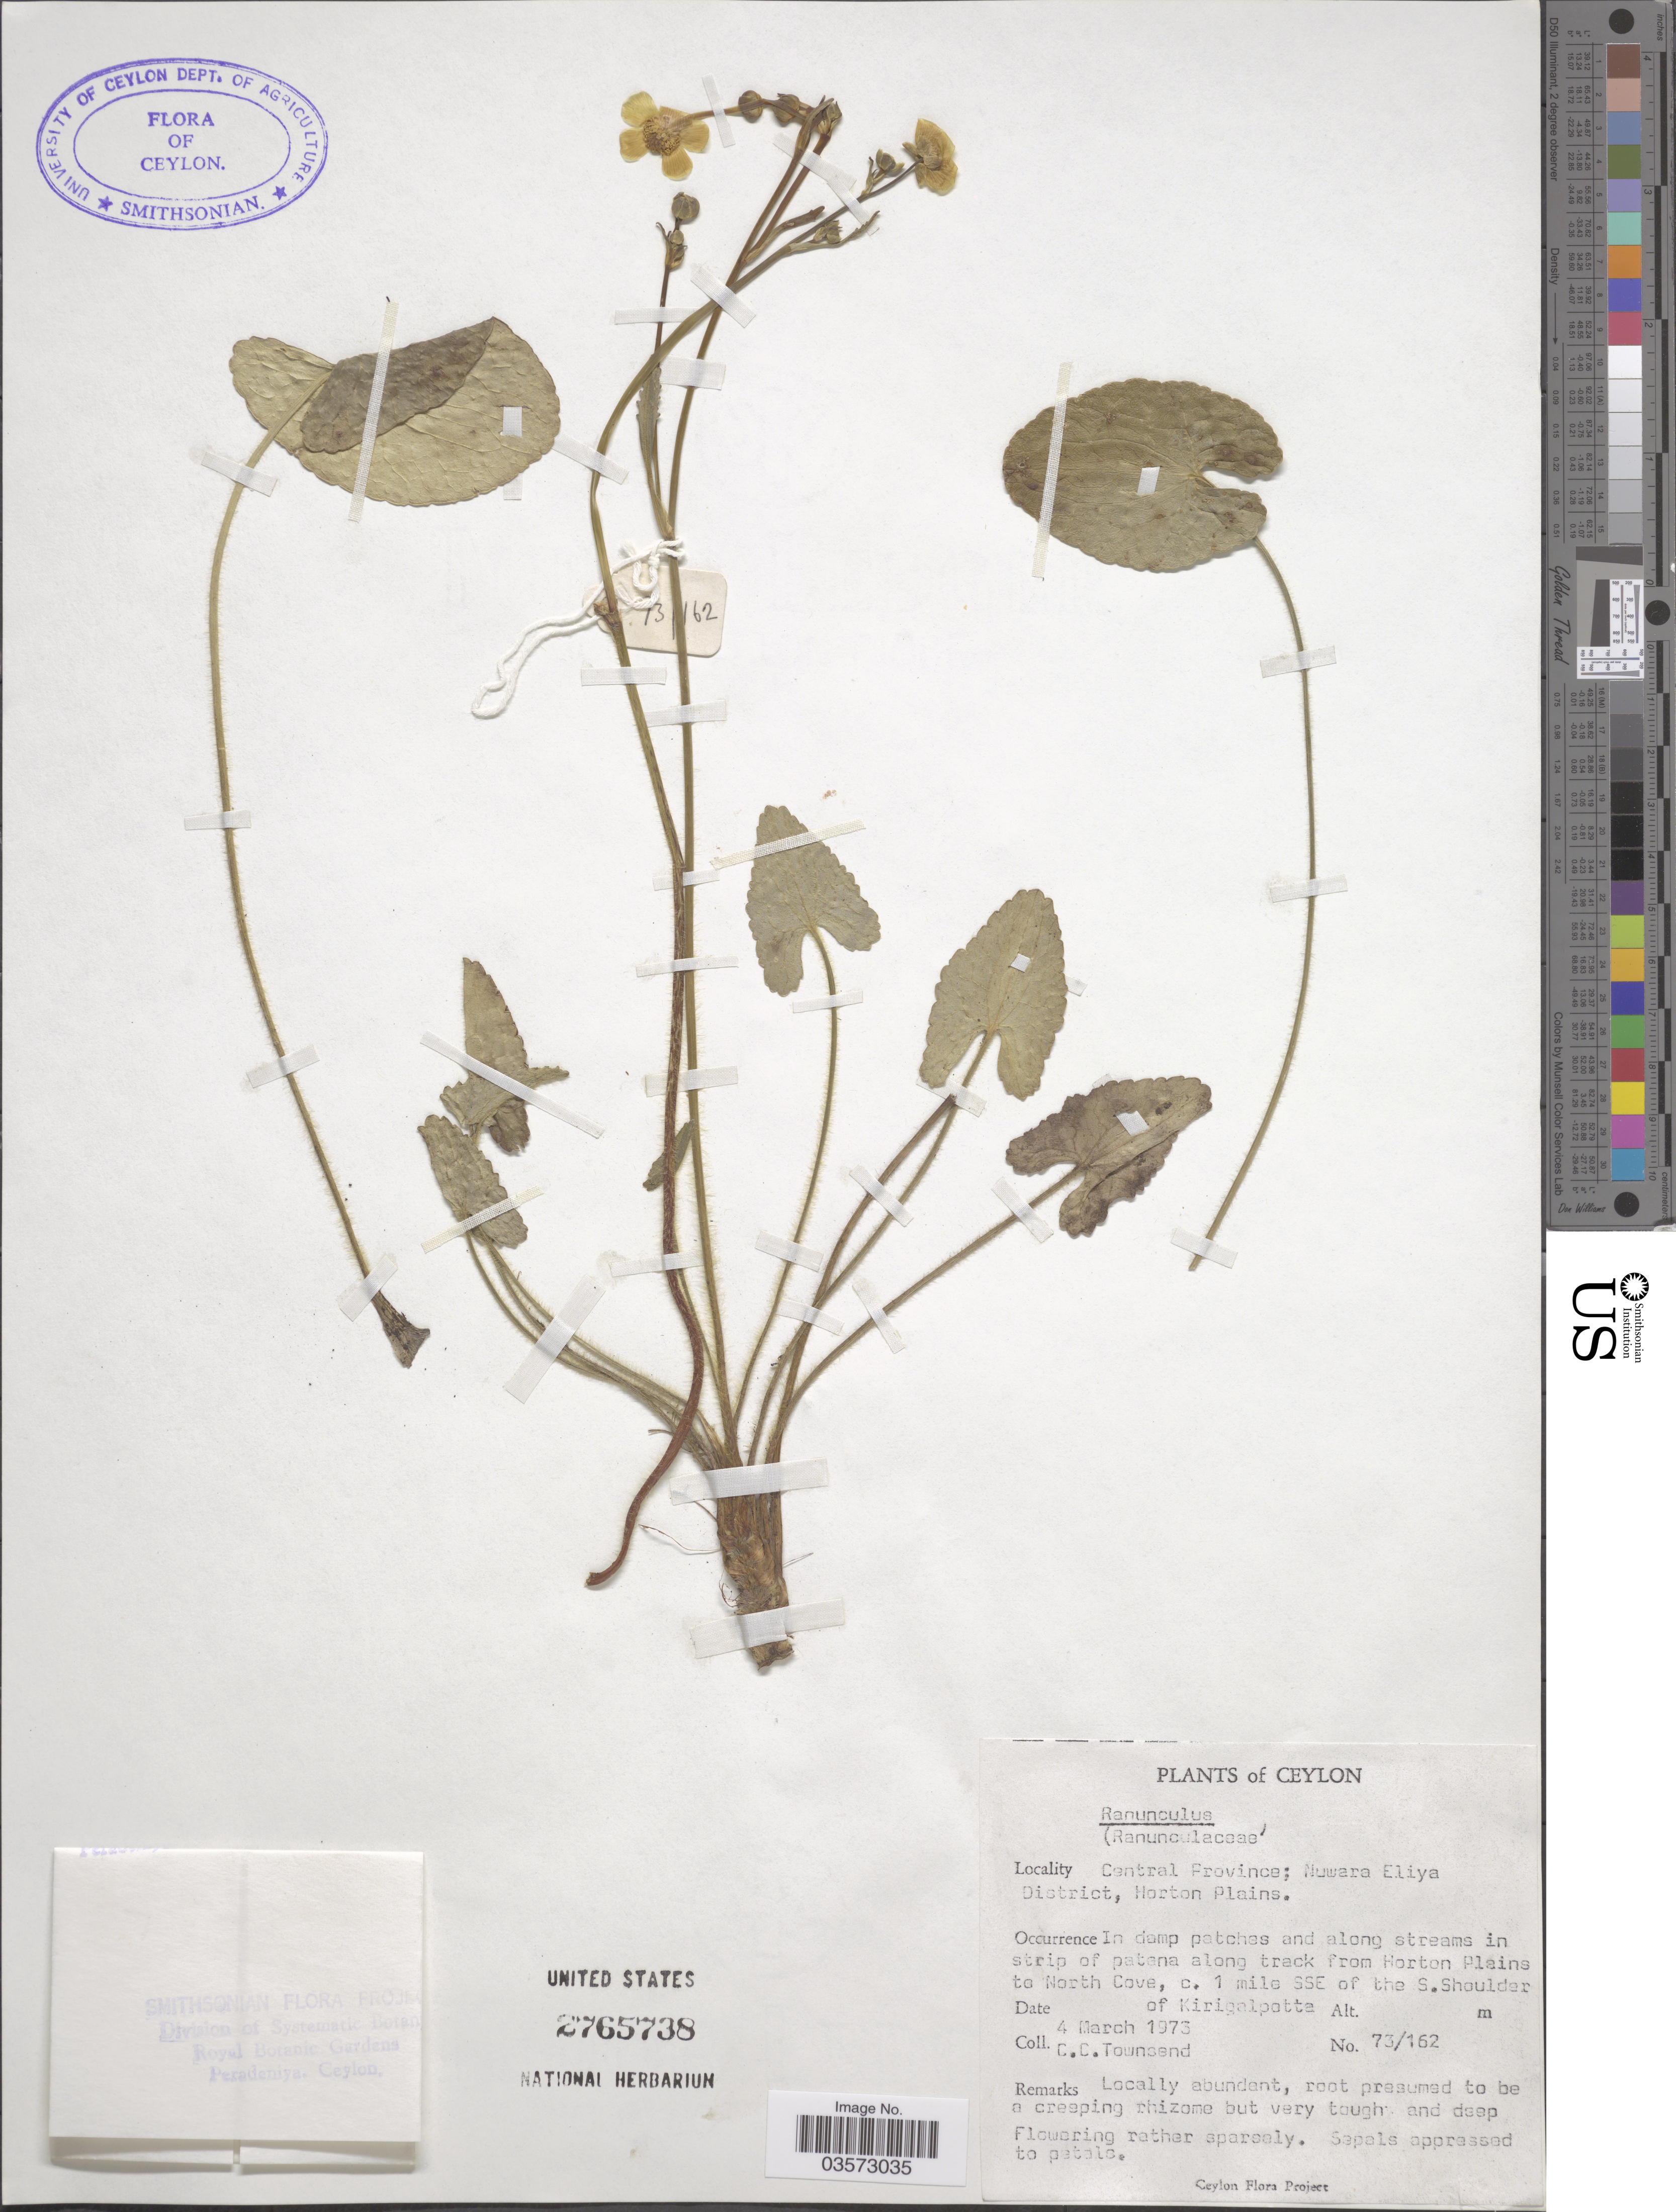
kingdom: Plantae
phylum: Tracheophyta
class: Magnoliopsida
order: Ranunculales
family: Ranunculaceae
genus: Ranunculus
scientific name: Ranunculus sp.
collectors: C. C. Townsend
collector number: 73/162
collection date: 1973-03-04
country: Sri Lanka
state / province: Central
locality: Ceylon. Nuwara Eliya District, Horton Plains. In strip of patana along track from Horton Plains to North Cove, c. 1 mile SSE of the S.Shoulder of Kirigalpotte.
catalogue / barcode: US 2765738